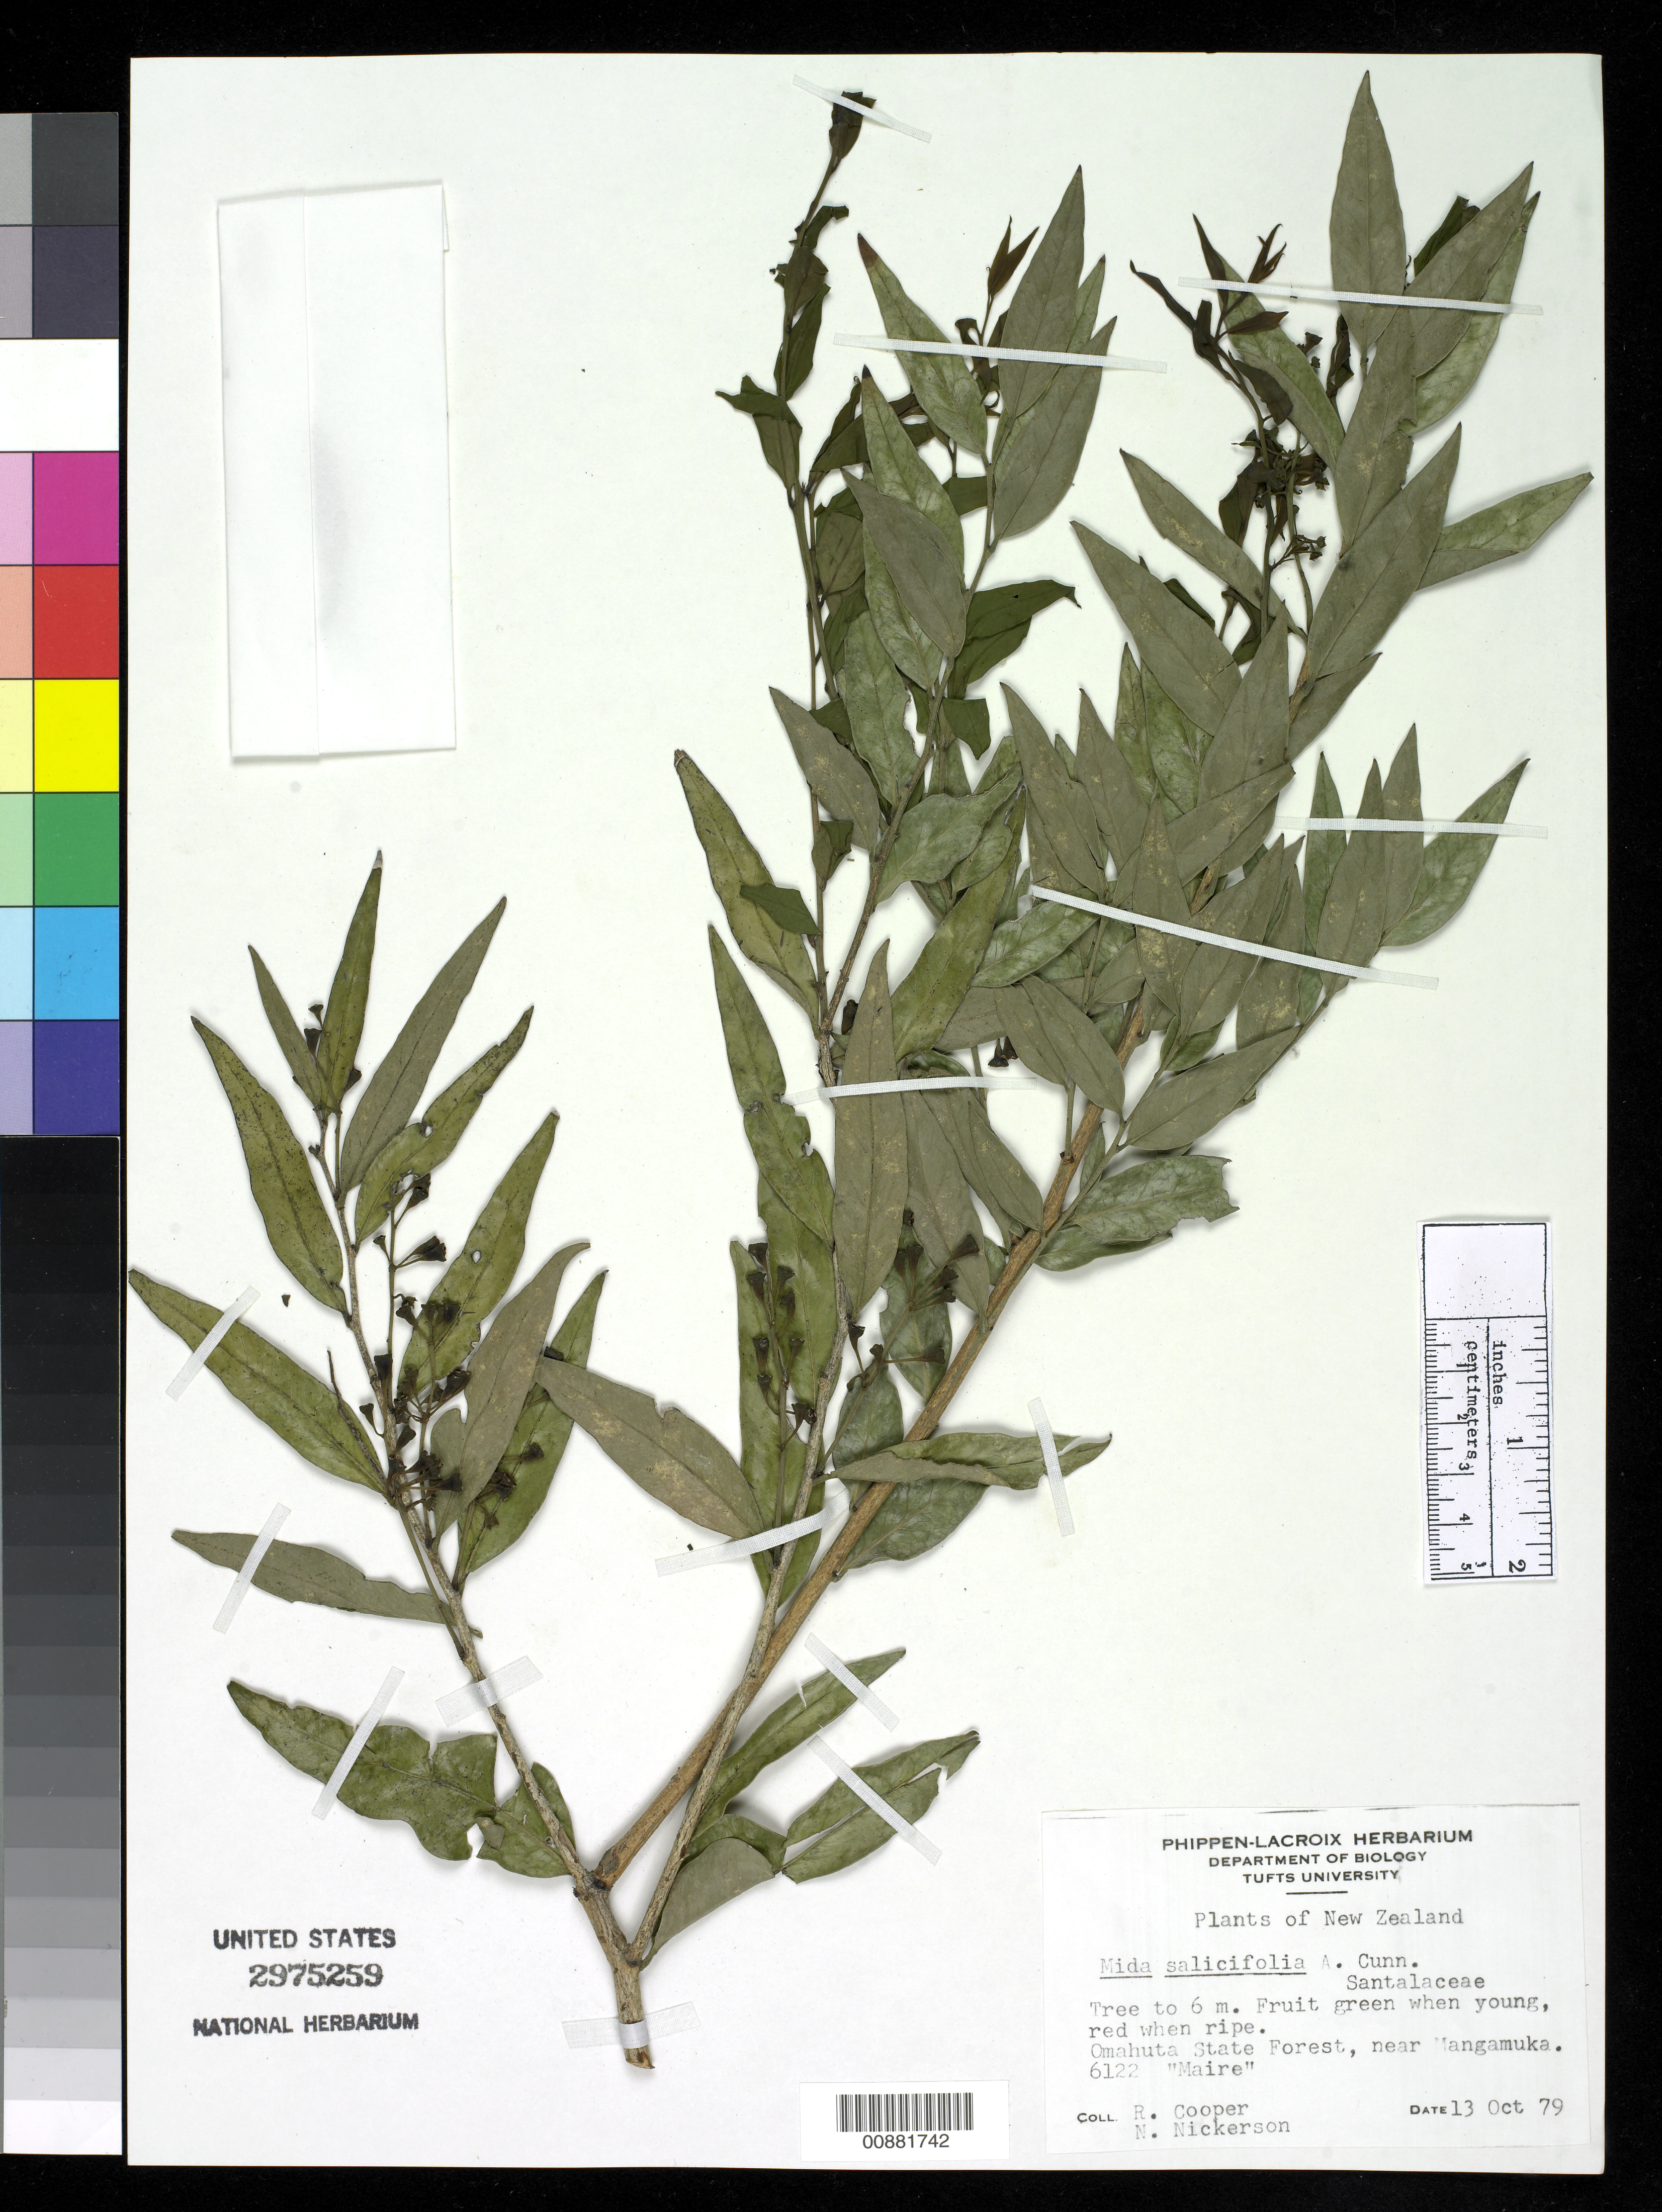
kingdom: Plantae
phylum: Tracheophyta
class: Magnoliopsida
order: Santalales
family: Nanodeaceae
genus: Mida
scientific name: Mida salicifolia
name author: A. Cunn.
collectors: R. Cooper & N. Nickerson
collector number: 6122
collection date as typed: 13 Oct 1979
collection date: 1979-10-13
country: New Zealand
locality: Omahuta State forest, near Mangamuka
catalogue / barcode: US 2975259